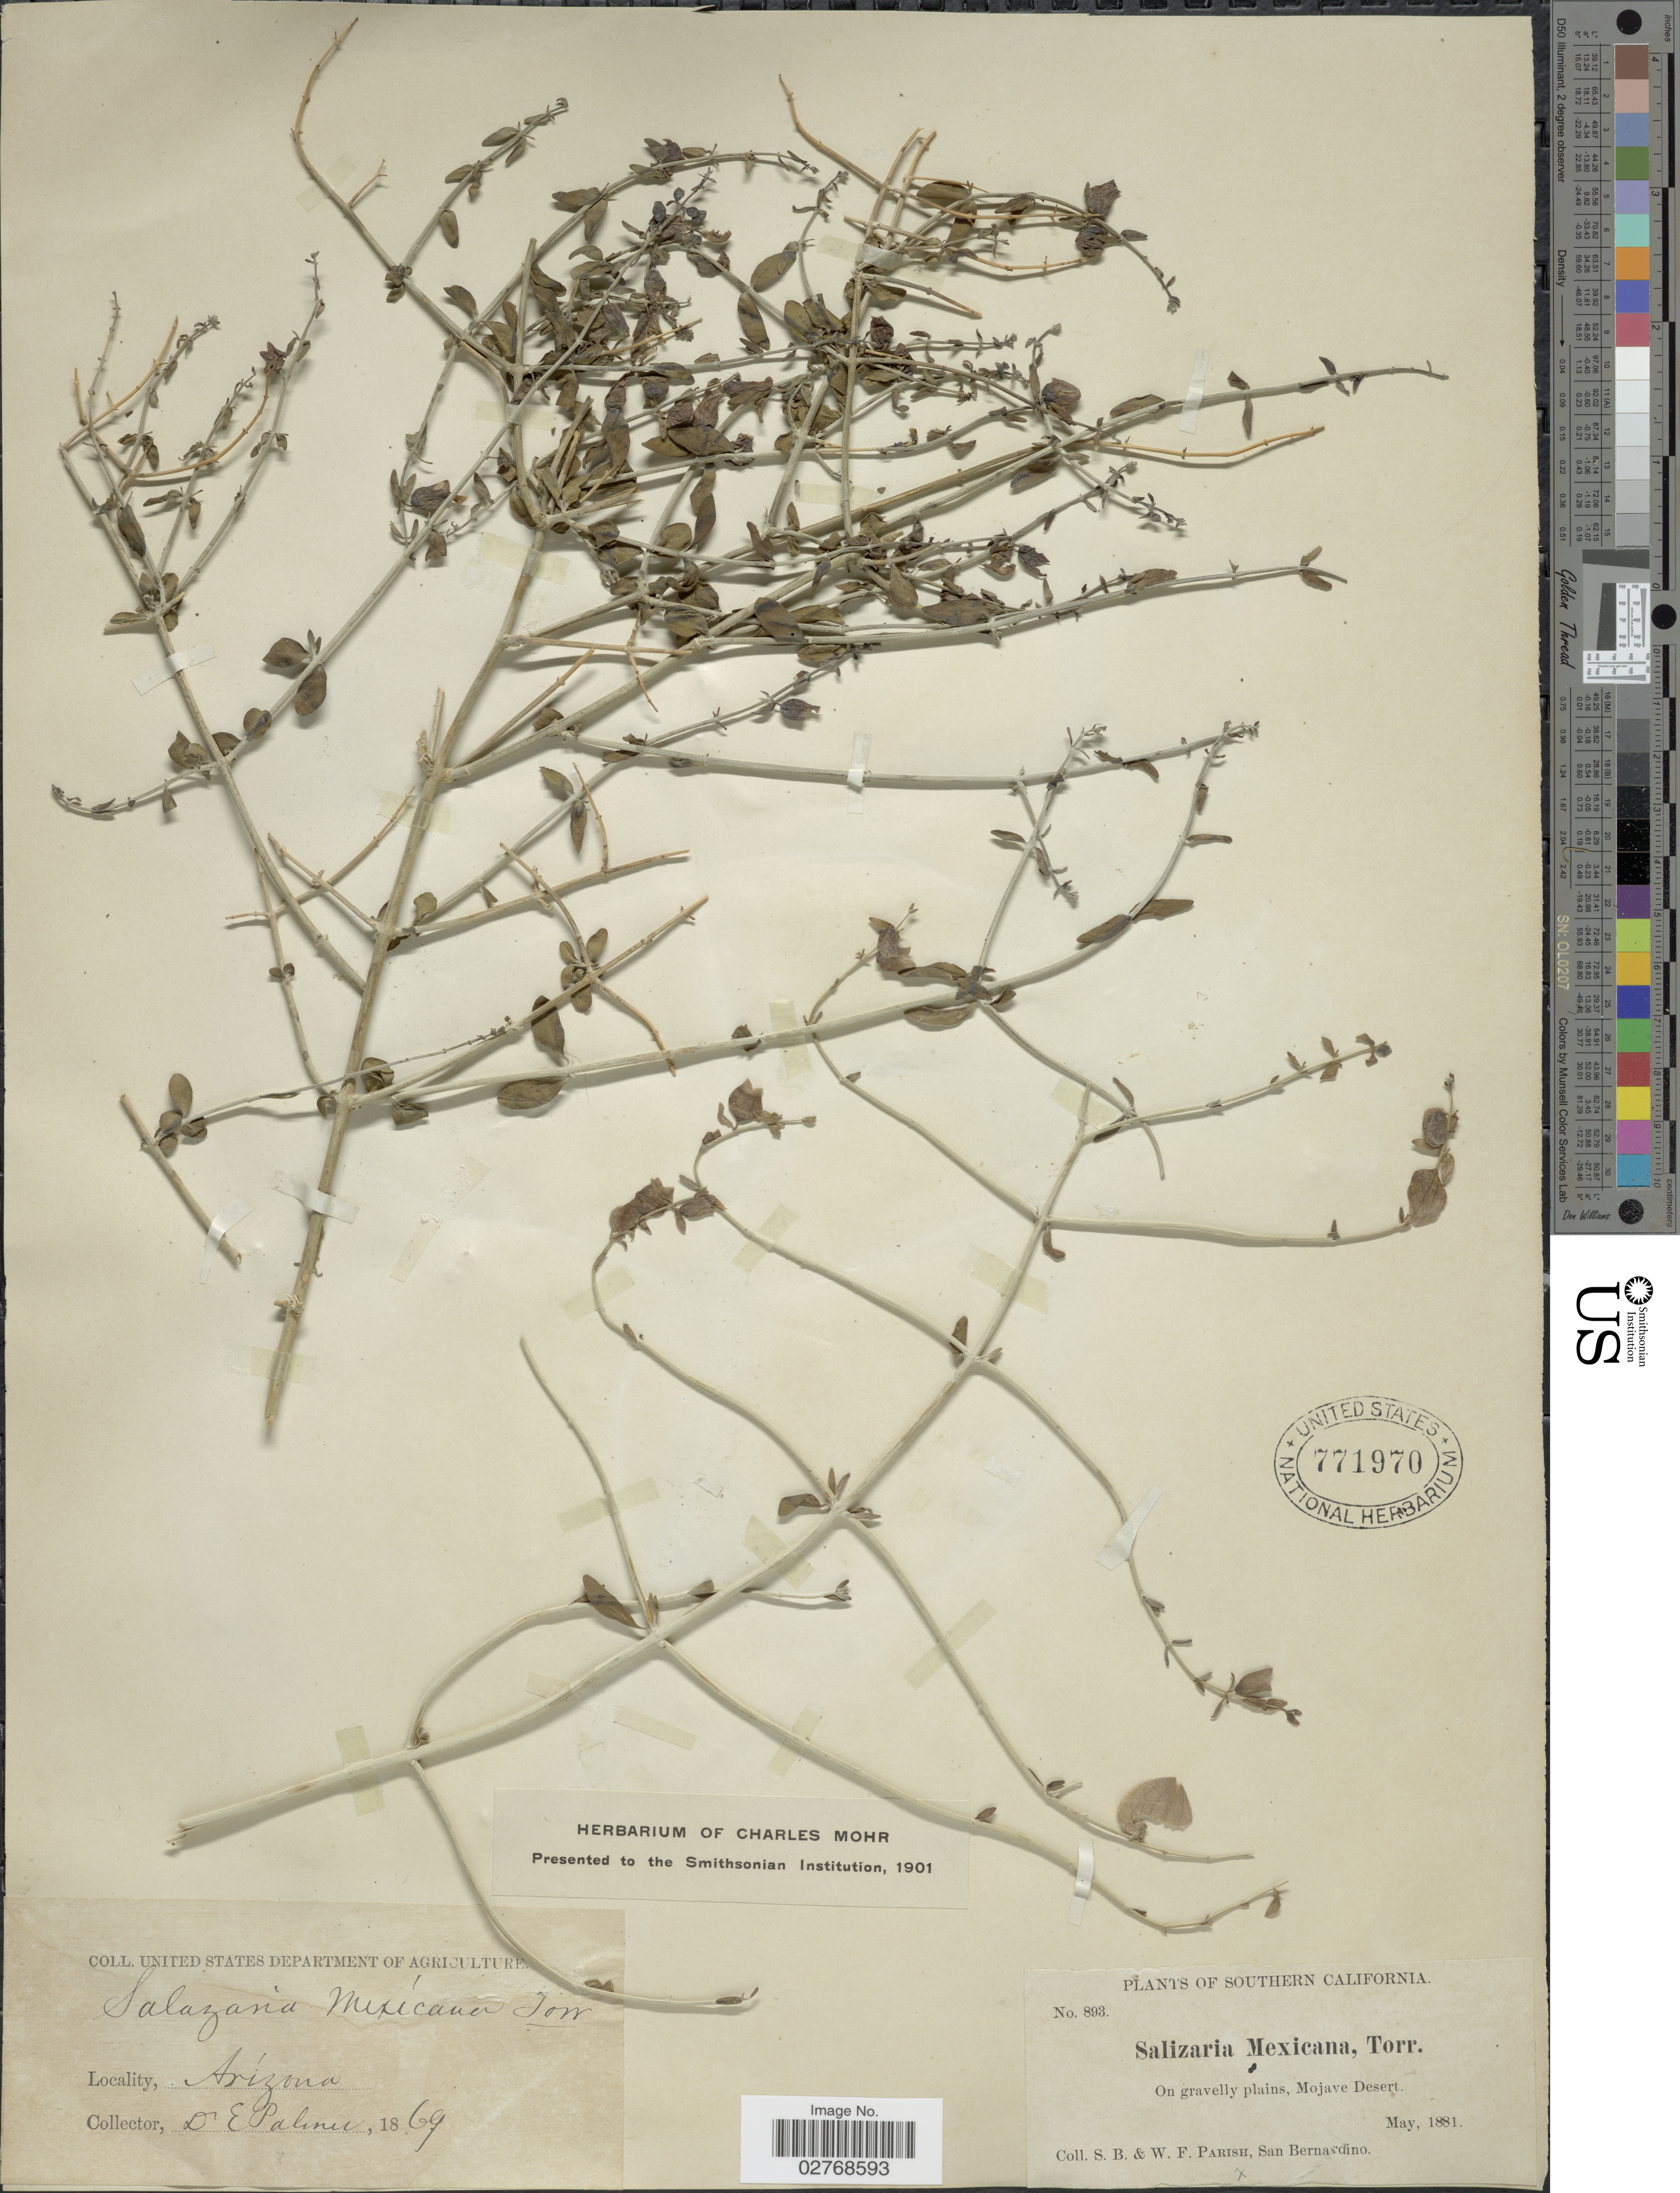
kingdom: Plantae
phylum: Tracheophyta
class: Magnoliopsida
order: Lamiales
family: Lamiaceae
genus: Scutellaria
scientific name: Scutellaria mexicana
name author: (Torr.) A.J. Paton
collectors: E. Palmer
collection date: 1869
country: United States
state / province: Arizona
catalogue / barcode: US 771970